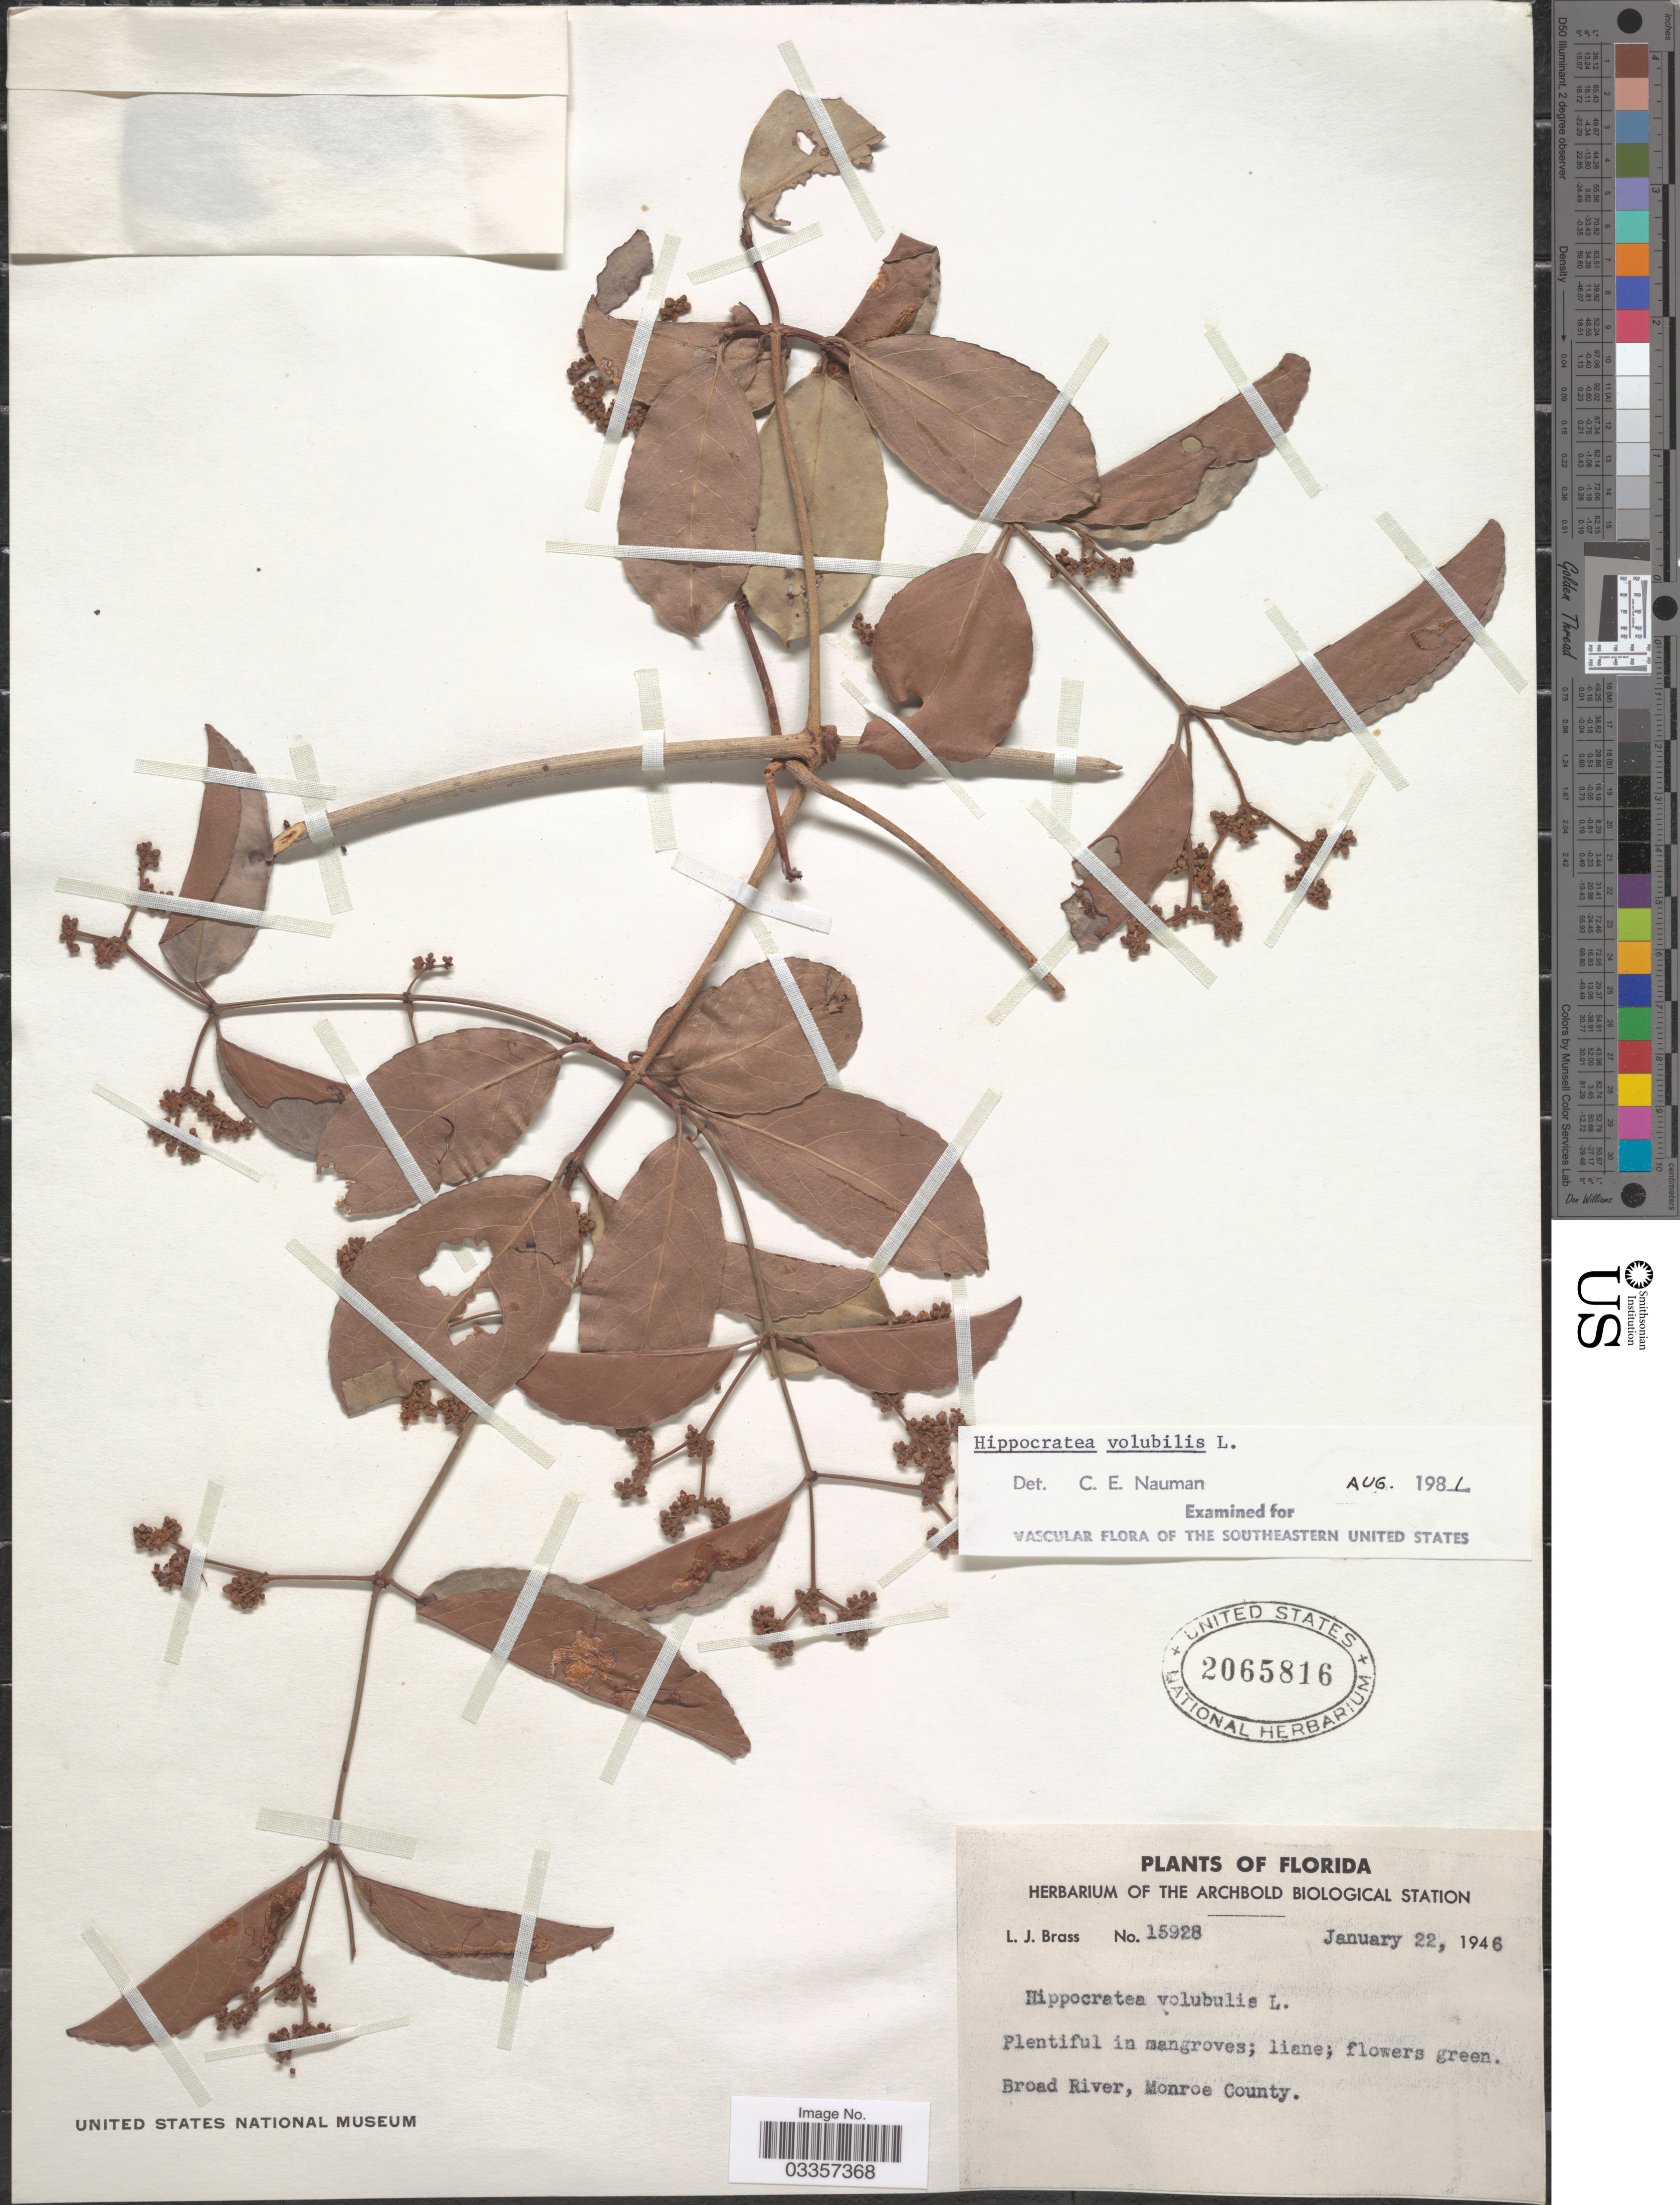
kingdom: Plantae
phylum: Tracheophyta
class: Magnoliopsida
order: Celastrales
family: Celastraceae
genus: Hippocratea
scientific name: Hippocratea volubilis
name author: L.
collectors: L. J. Brass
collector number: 15928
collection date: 1946-01-22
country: United States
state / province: Florida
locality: Broad River, Monroe County.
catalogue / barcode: US 2065816